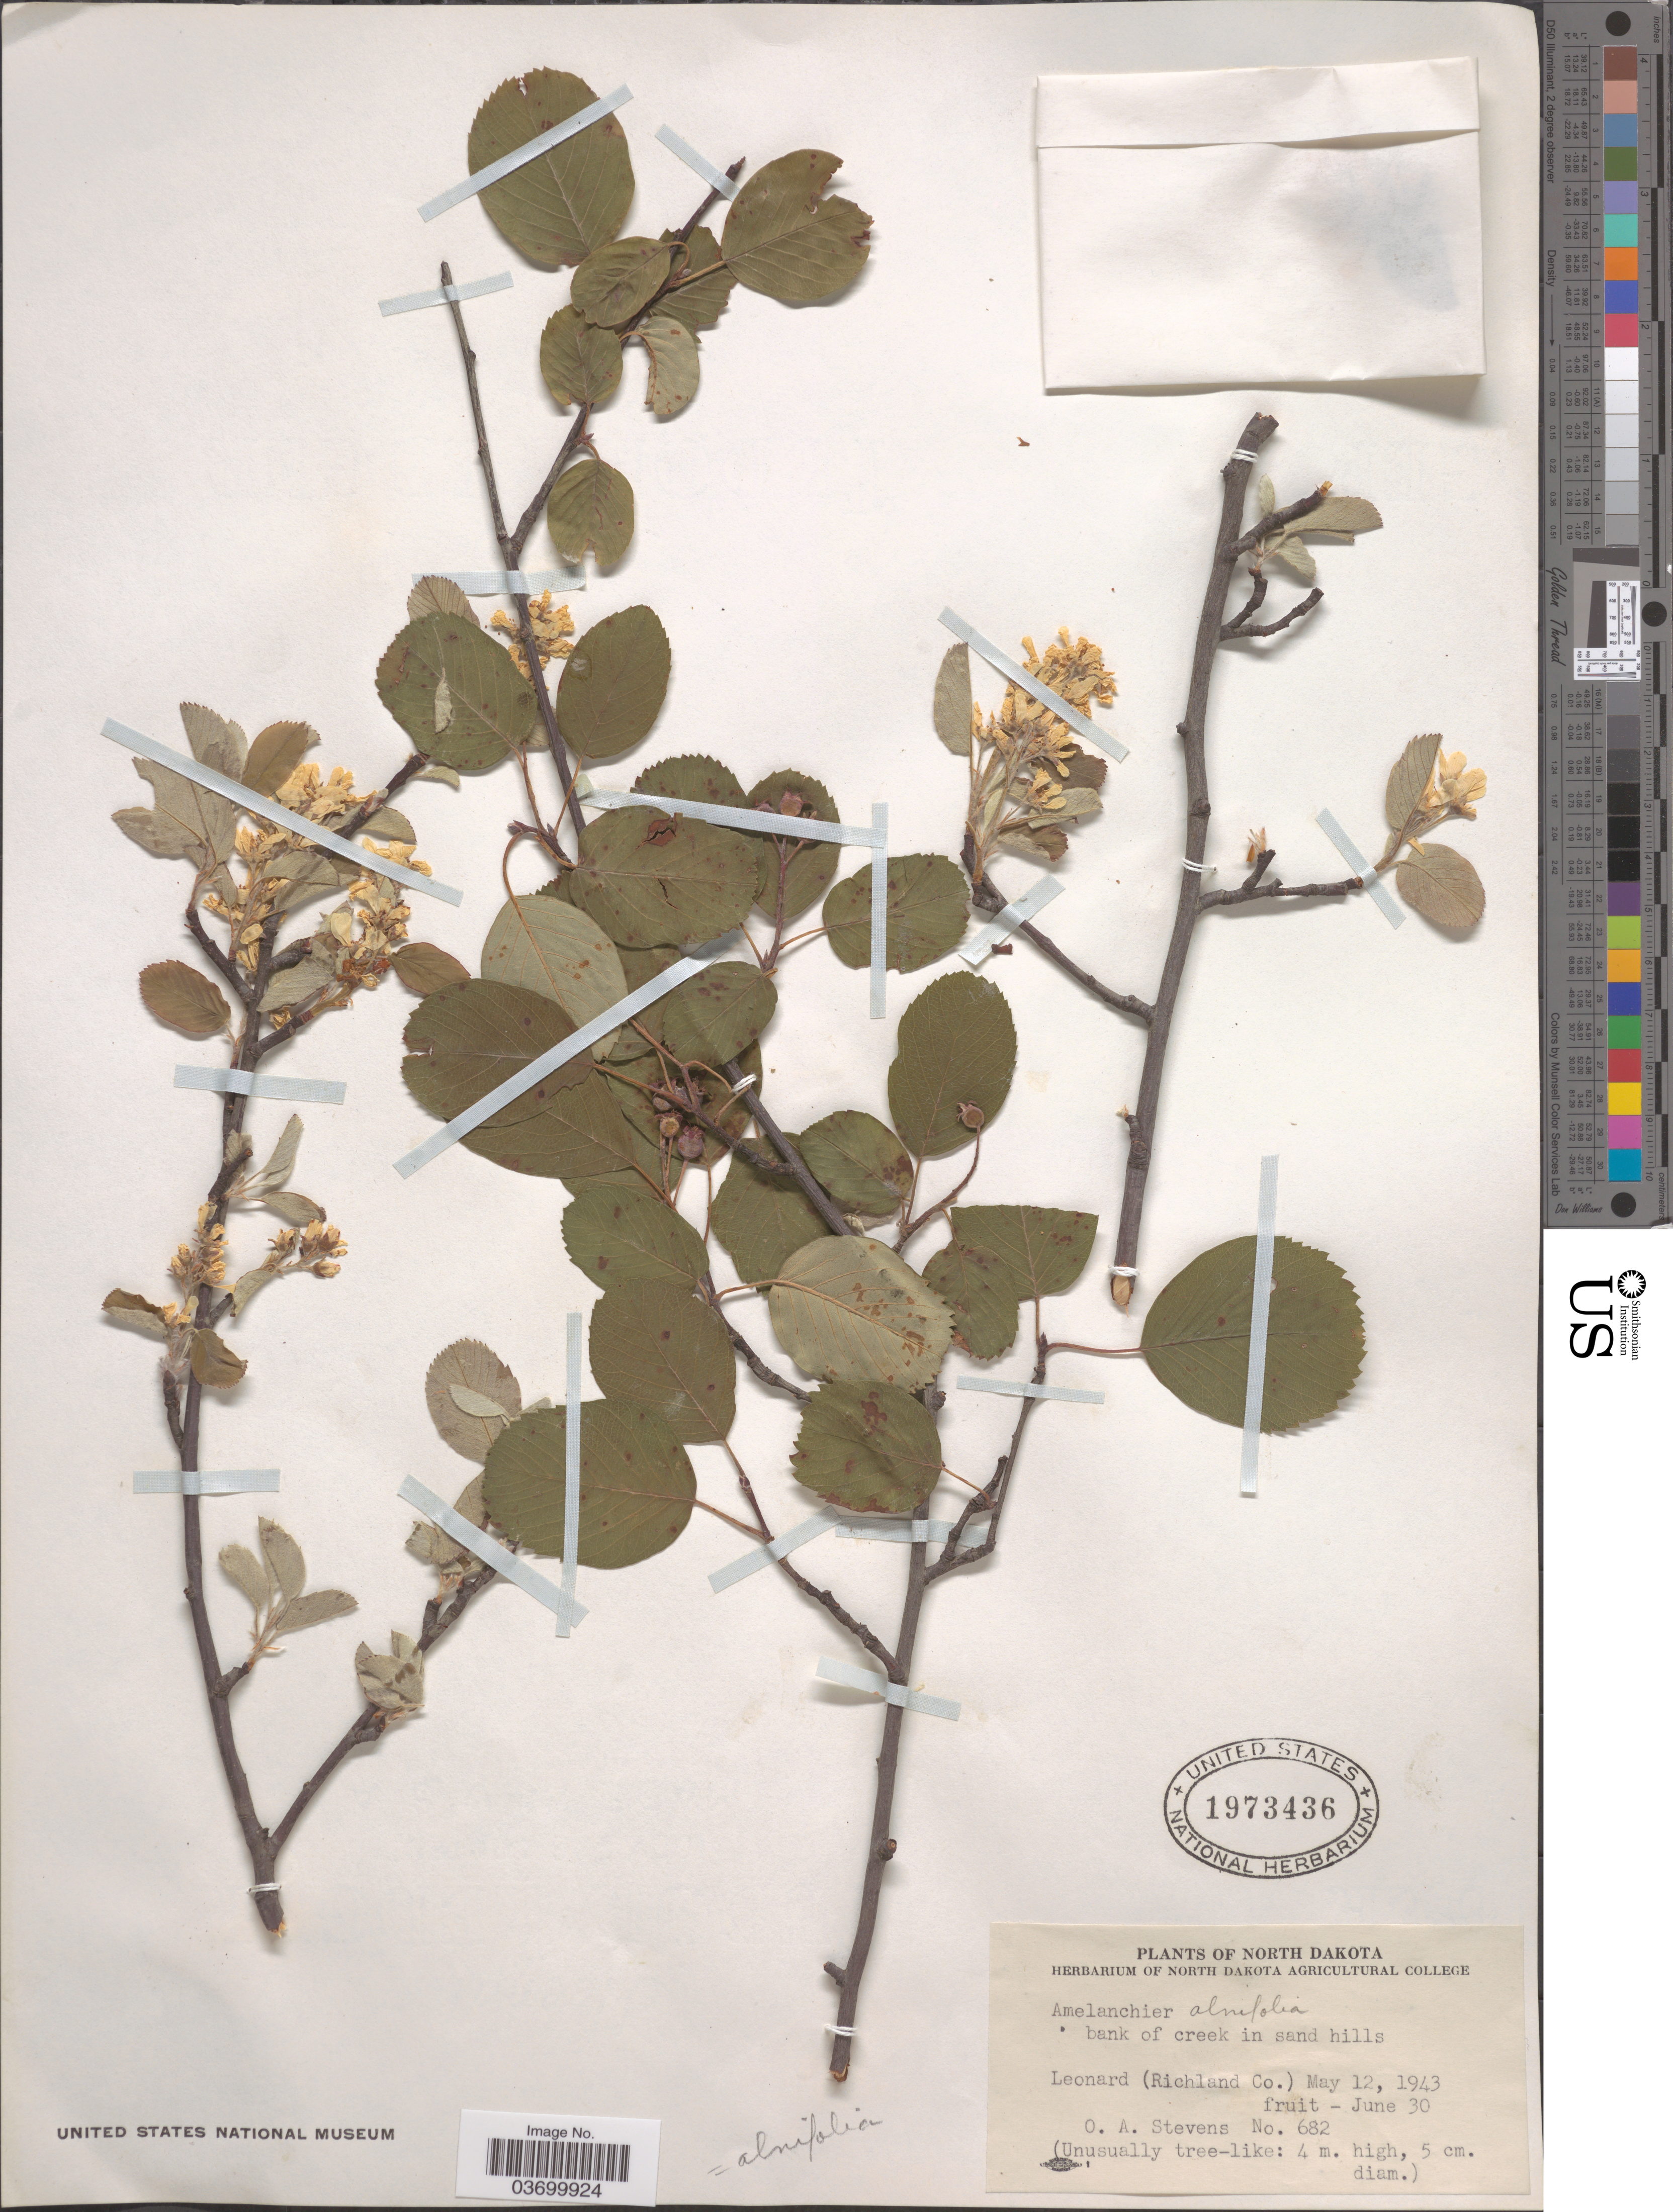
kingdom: Plantae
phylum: Tracheophyta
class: Magnoliopsida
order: Rosales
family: Rosaceae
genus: Amelanchier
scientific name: Amelanchier alnifolia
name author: (Nutt.) Nutt. ex M. Roem.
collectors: O. A. Stevens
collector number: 682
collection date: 1943-05-12/1943-06-30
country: United States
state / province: North Dakota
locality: Bank of creek in sand hills. Leonard (Richland Co.).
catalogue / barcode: US 1973436